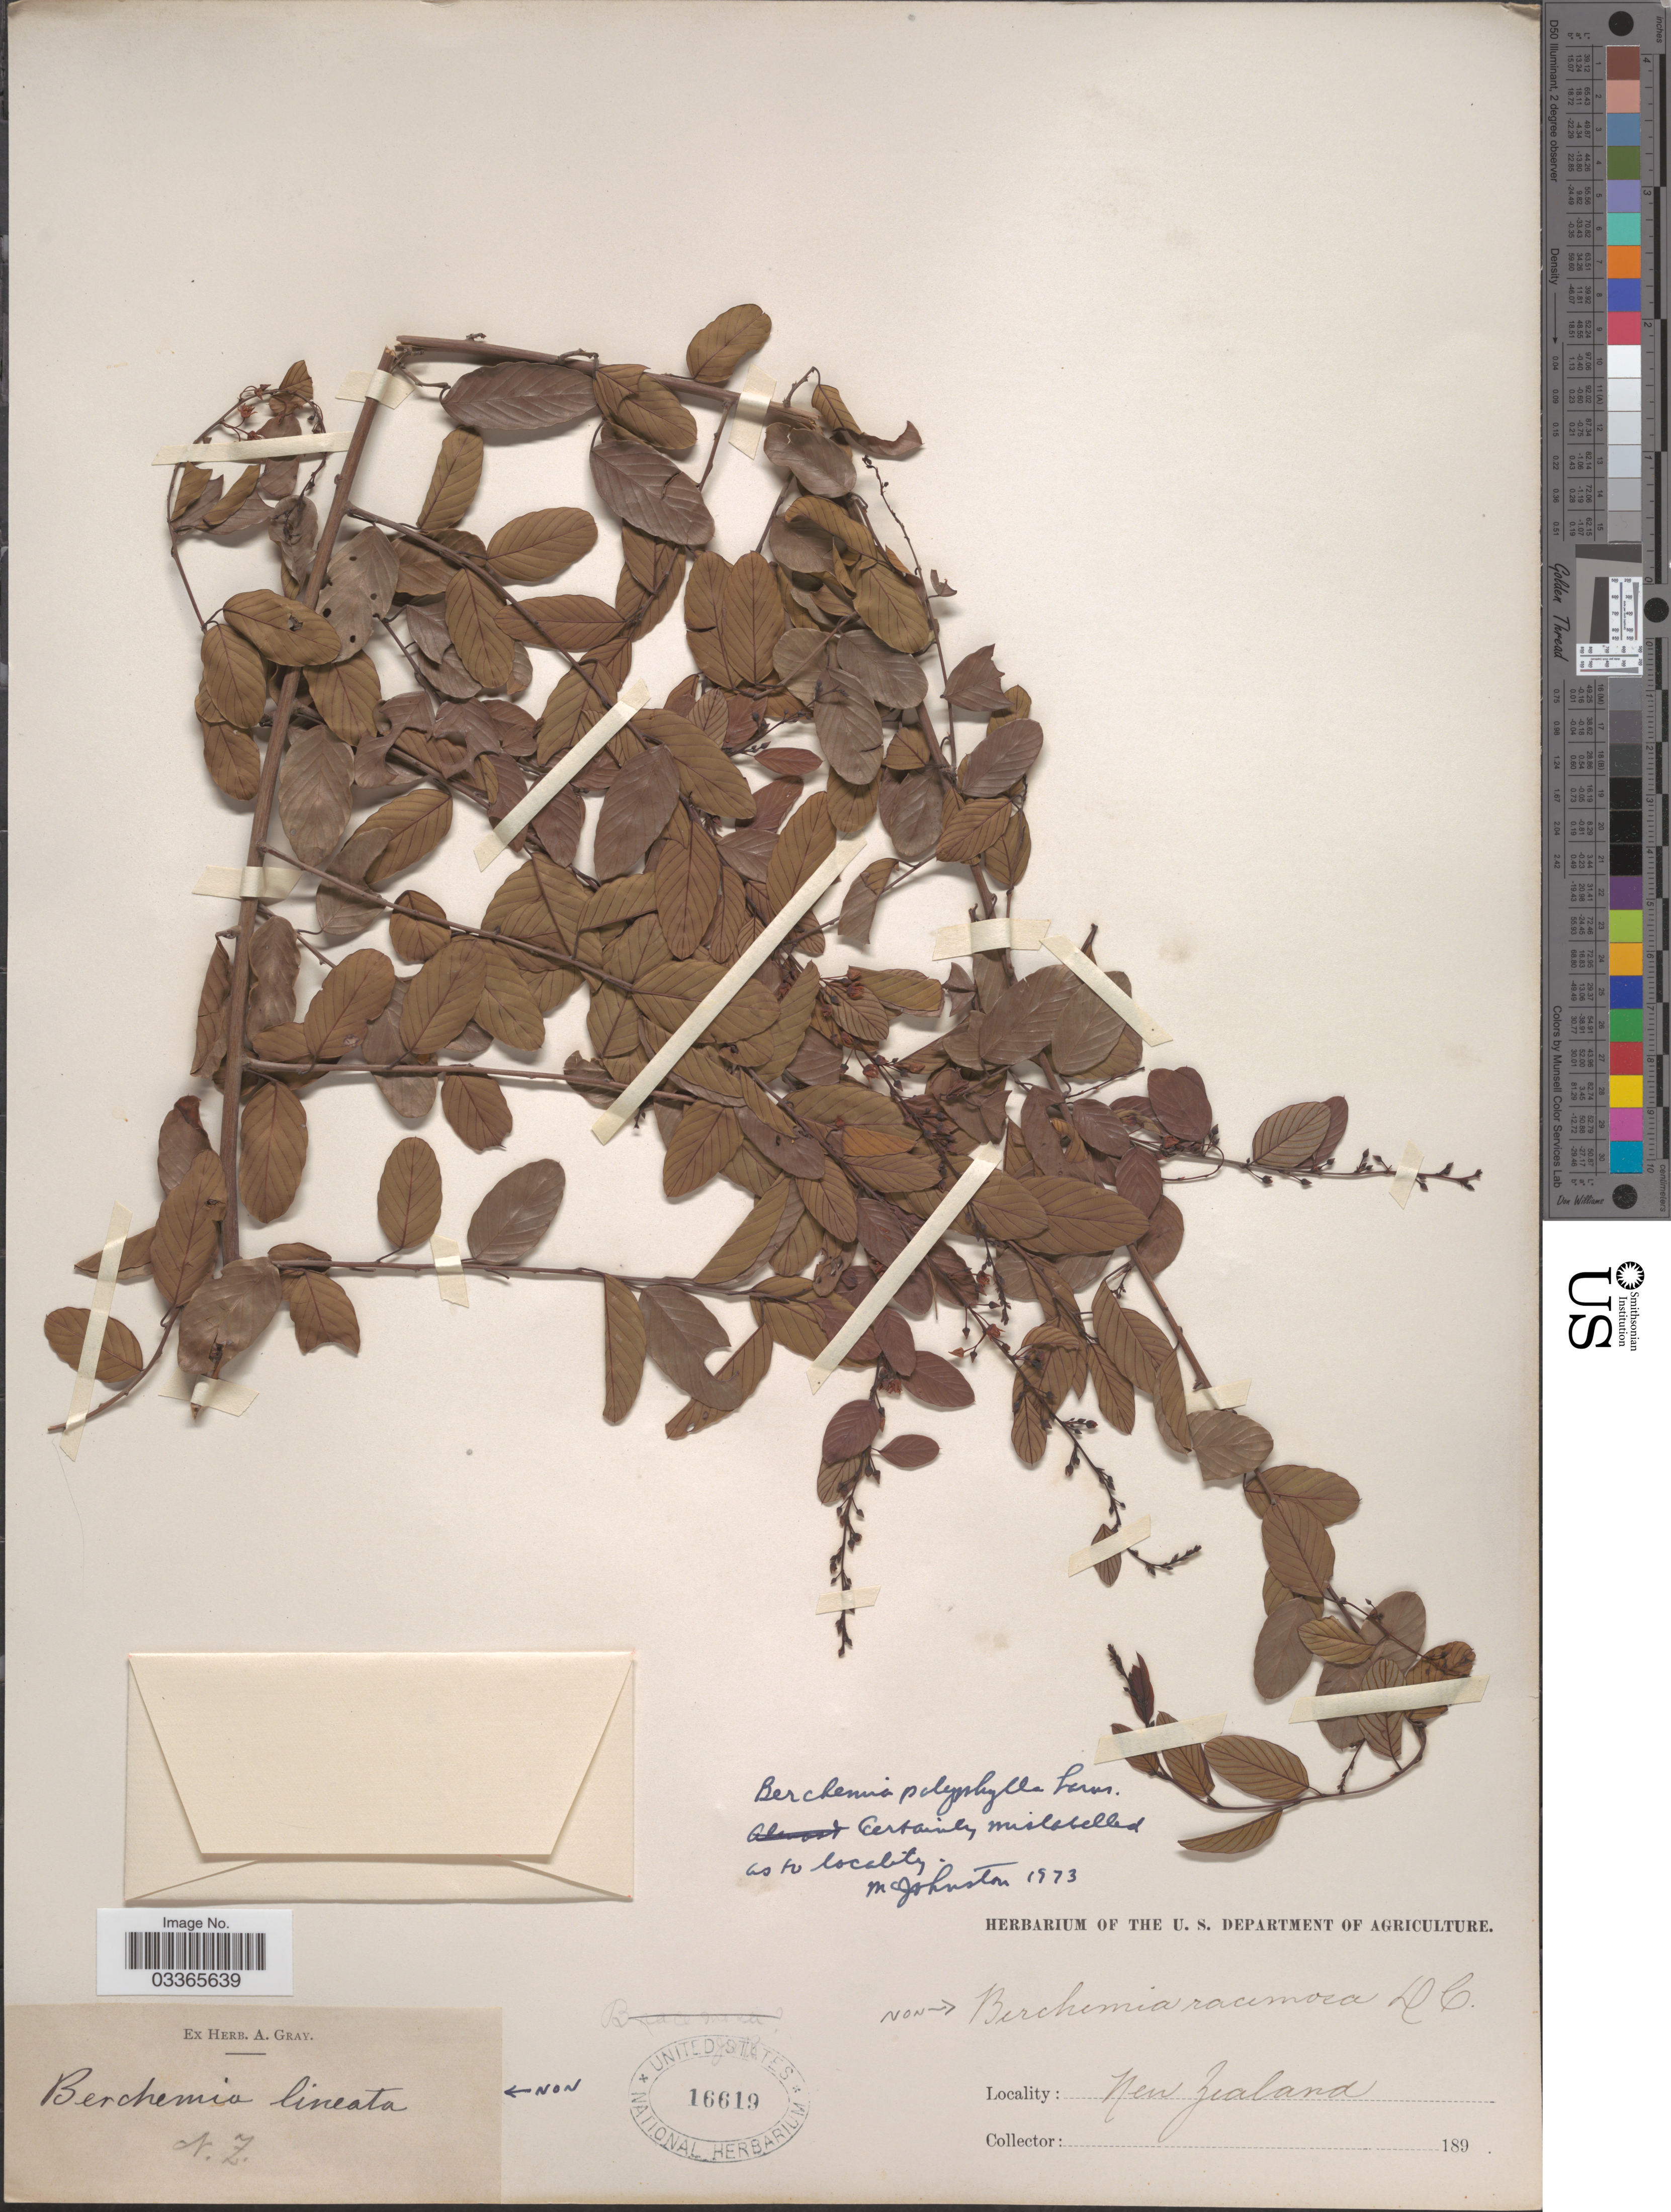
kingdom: Plantae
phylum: Tracheophyta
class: Magnoliopsida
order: Rosales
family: Rhamnaceae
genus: Berchemia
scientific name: Berchemia polyphylla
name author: Wall. ex M.A. Lawson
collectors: A. Gray (herbarium)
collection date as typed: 189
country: New Zealand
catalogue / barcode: US 16619